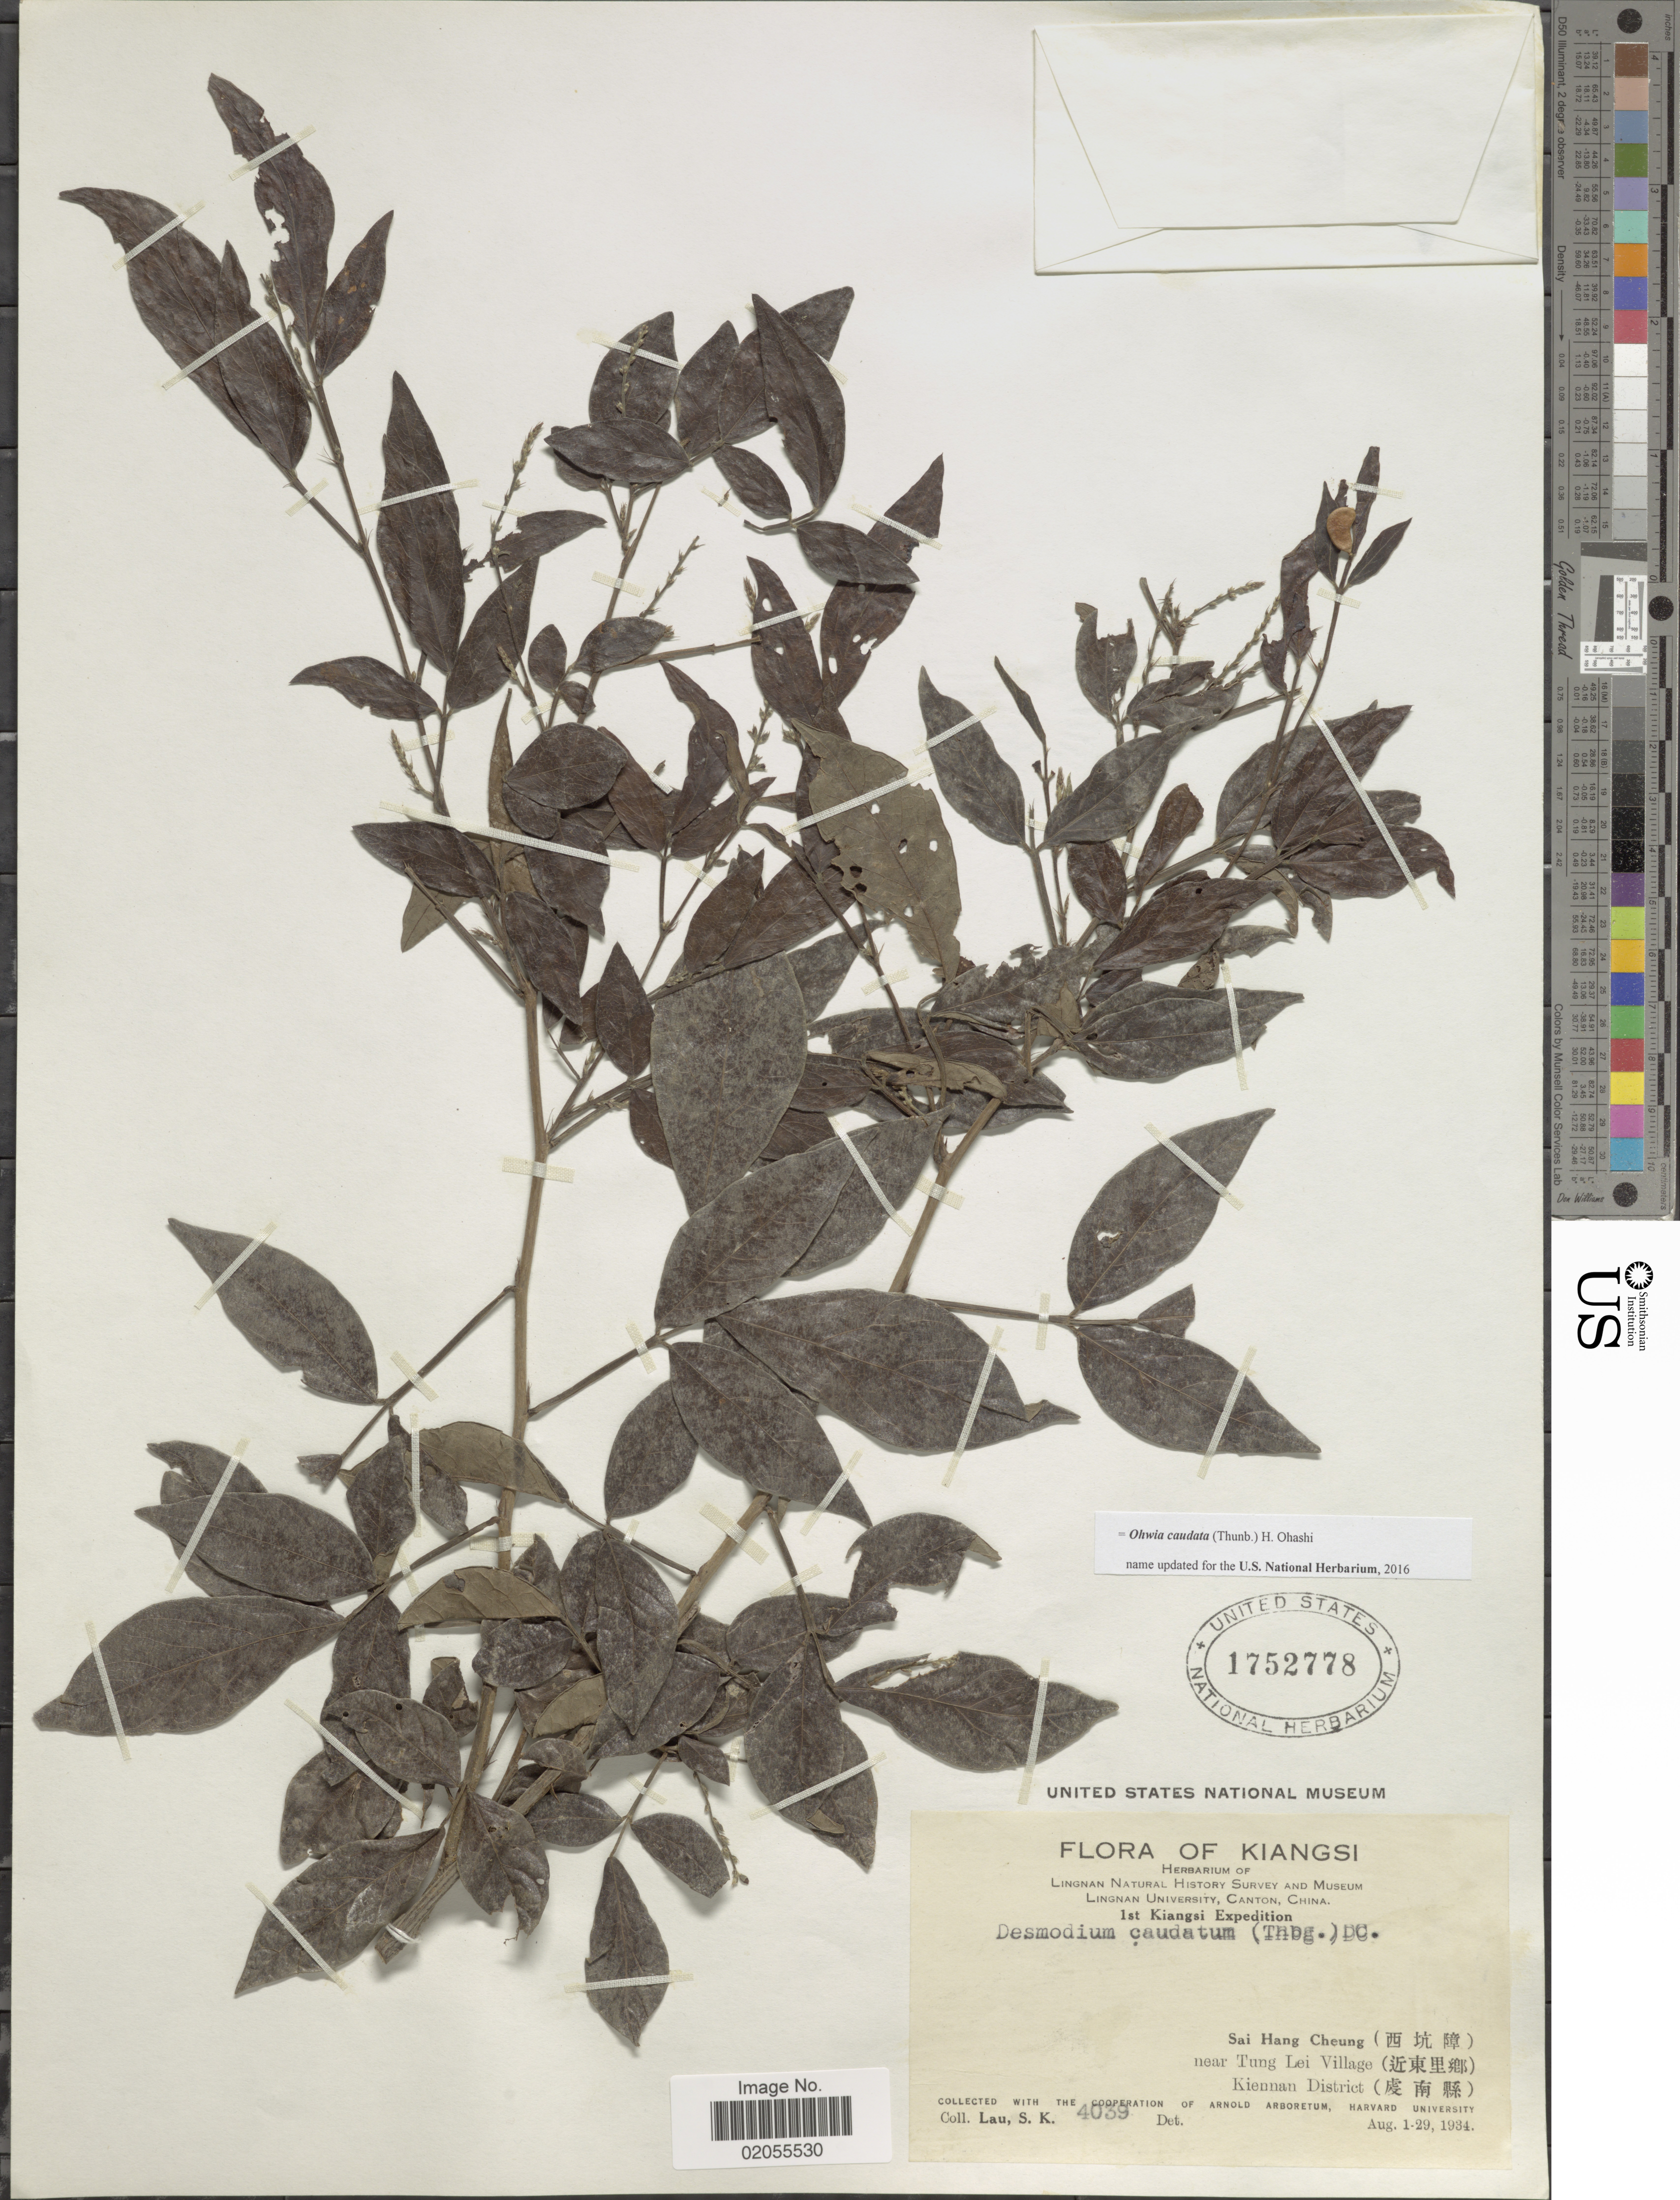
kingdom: Plantae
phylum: Tracheophyta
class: Magnoliopsida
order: Fabales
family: Fabaceae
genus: Ohwia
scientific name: Ohwia caudata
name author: (Thunb.) H. Ohashi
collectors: S. K. Lau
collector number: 4039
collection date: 1934-08-01/1934-08-29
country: China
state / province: Jiangxi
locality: Kiangsi, Si Hang Cheung, near Tung Lei Village, Kiennan District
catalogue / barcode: US 1752778